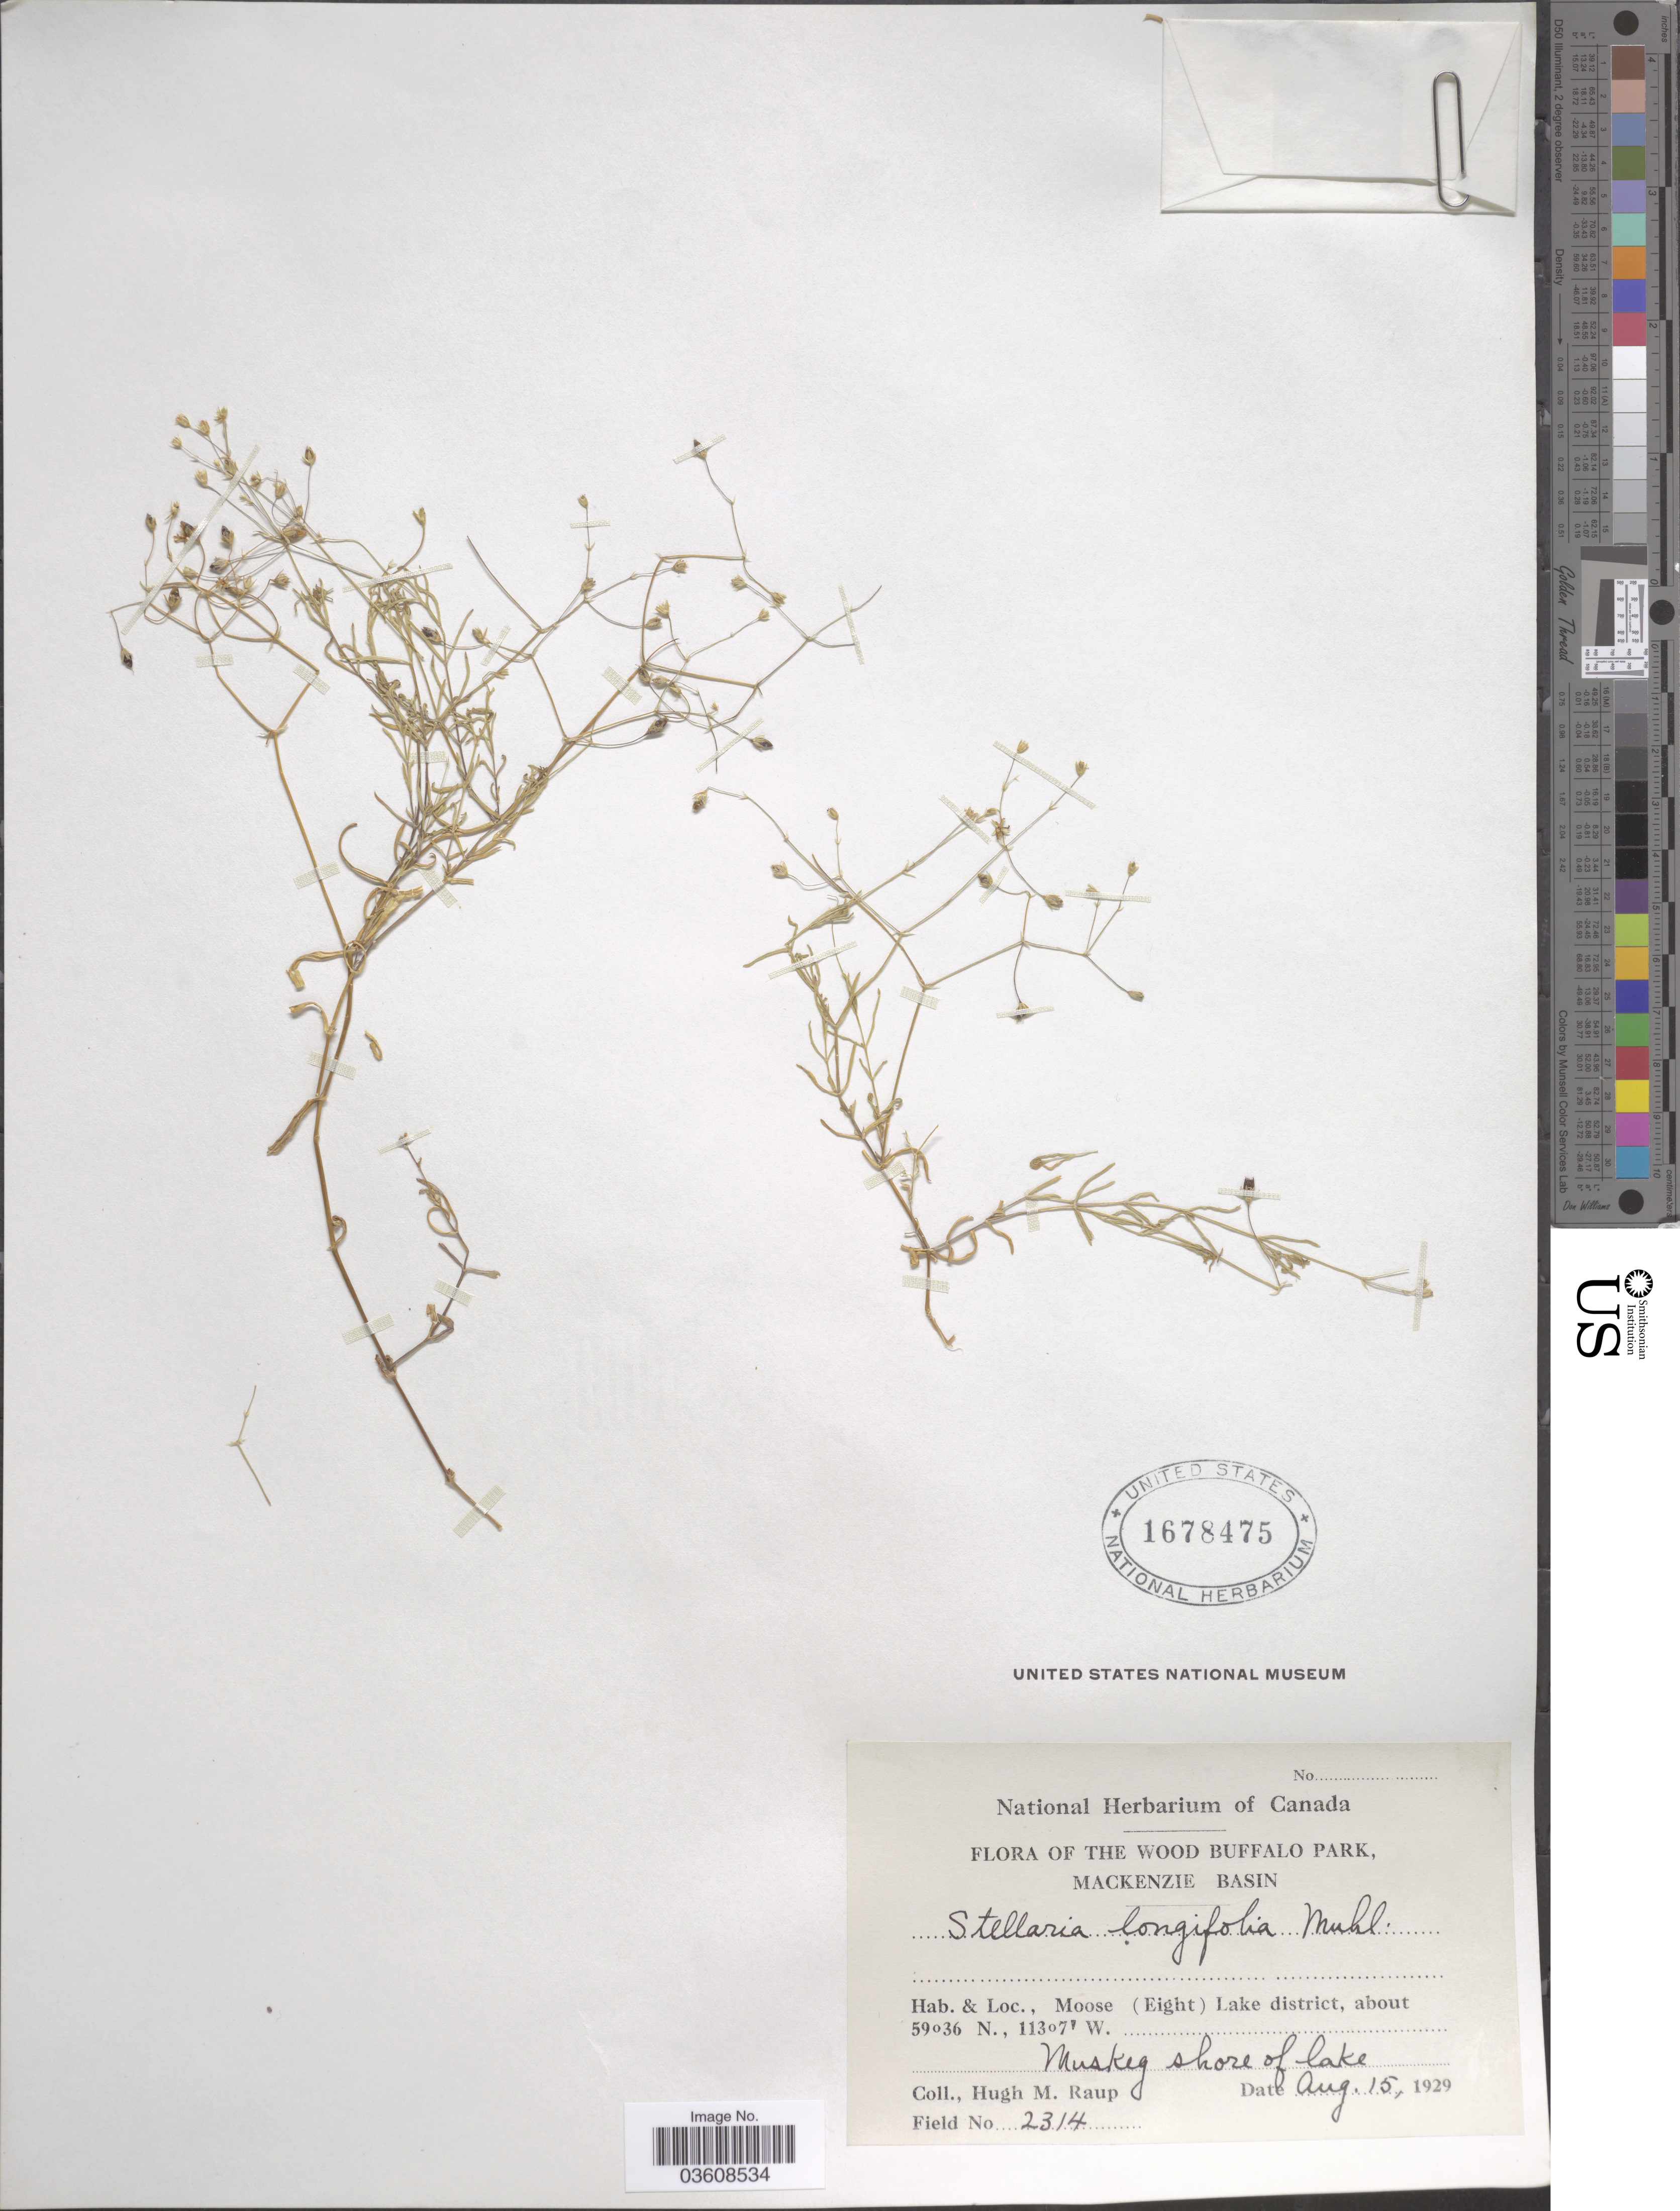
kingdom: Plantae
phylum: Tracheophyta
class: Magnoliopsida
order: Caryophyllales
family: Caryophyllaceae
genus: Stellaria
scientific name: Stellaria longifolia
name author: Muhl. ex Willd.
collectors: H. Raup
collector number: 2314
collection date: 1929-08-15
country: Canada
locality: The Wood Buffalo Park, Mackenzie Basin. Moose (Eight) Lake district. Muskeg shore of lake.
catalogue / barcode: US 1678475